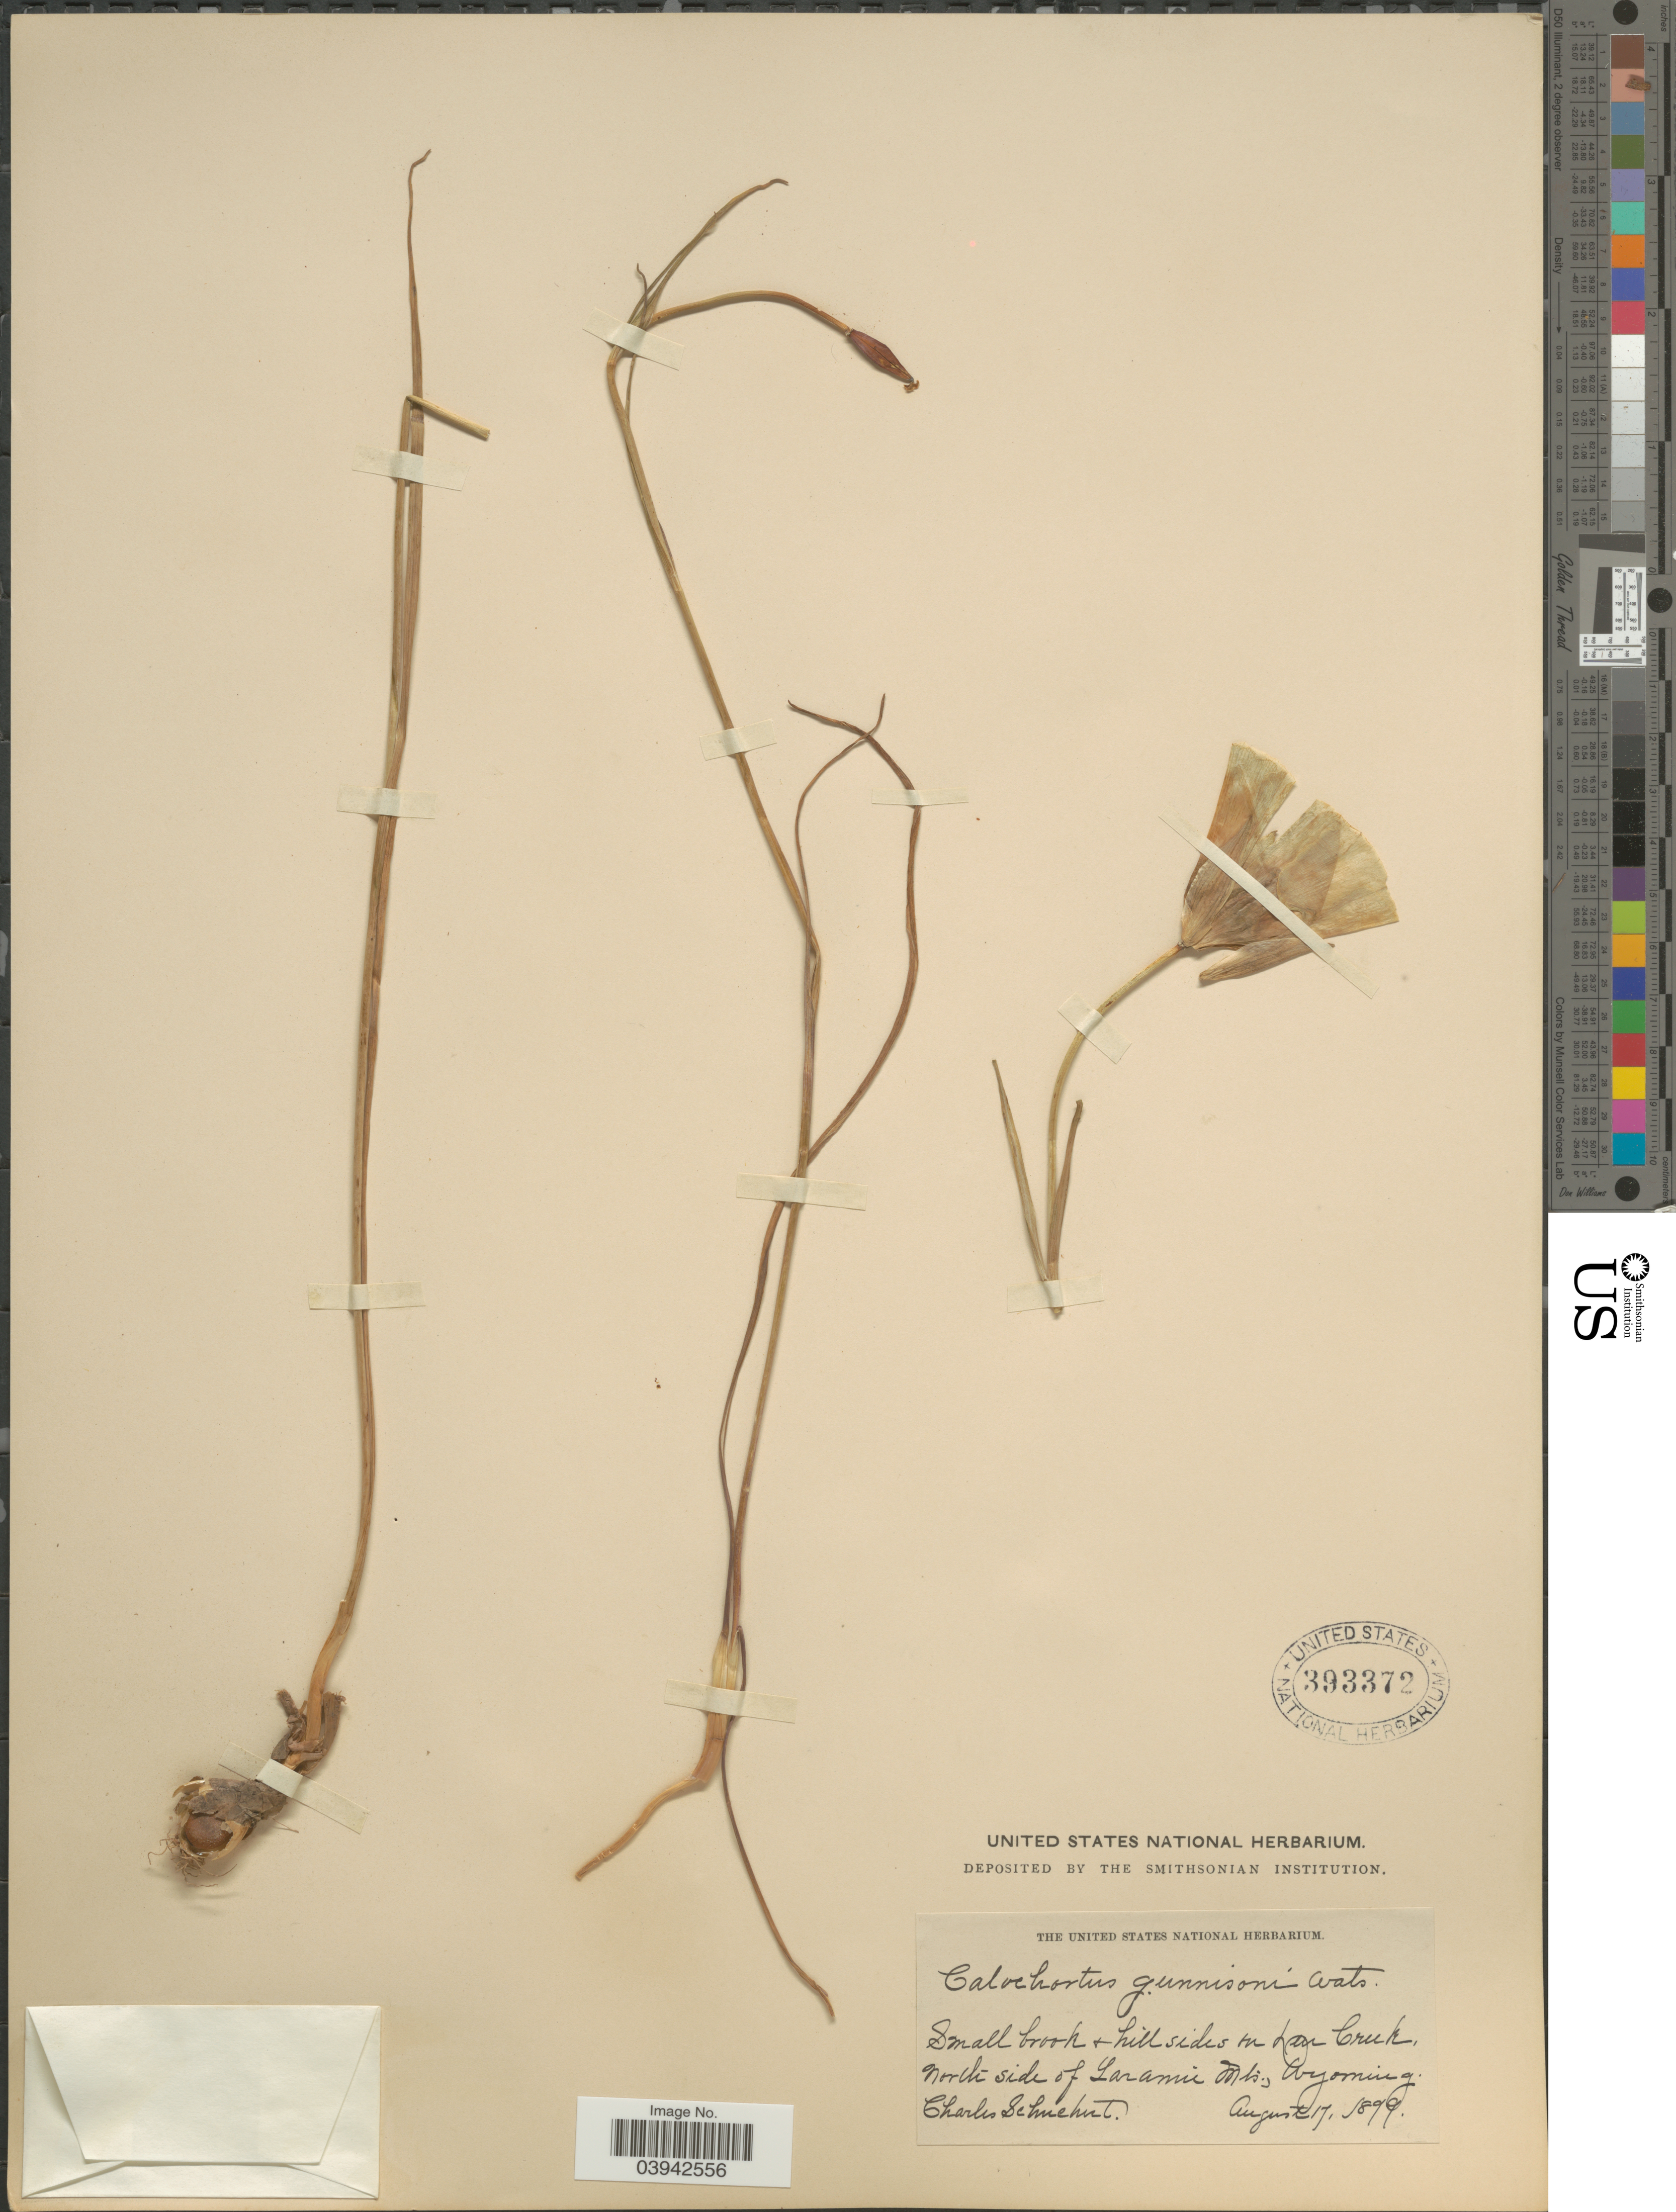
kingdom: Plantae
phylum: Tracheophyta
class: Liliopsida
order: Liliales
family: Liliaceae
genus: Calochortus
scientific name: Calochortus gunnisonii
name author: S. Watson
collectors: C. Schuchert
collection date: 1899-08-17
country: United States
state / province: Wyoming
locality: Small brook & hillsides on Deer Creek, north side of Laramie Mts.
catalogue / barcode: US 393372